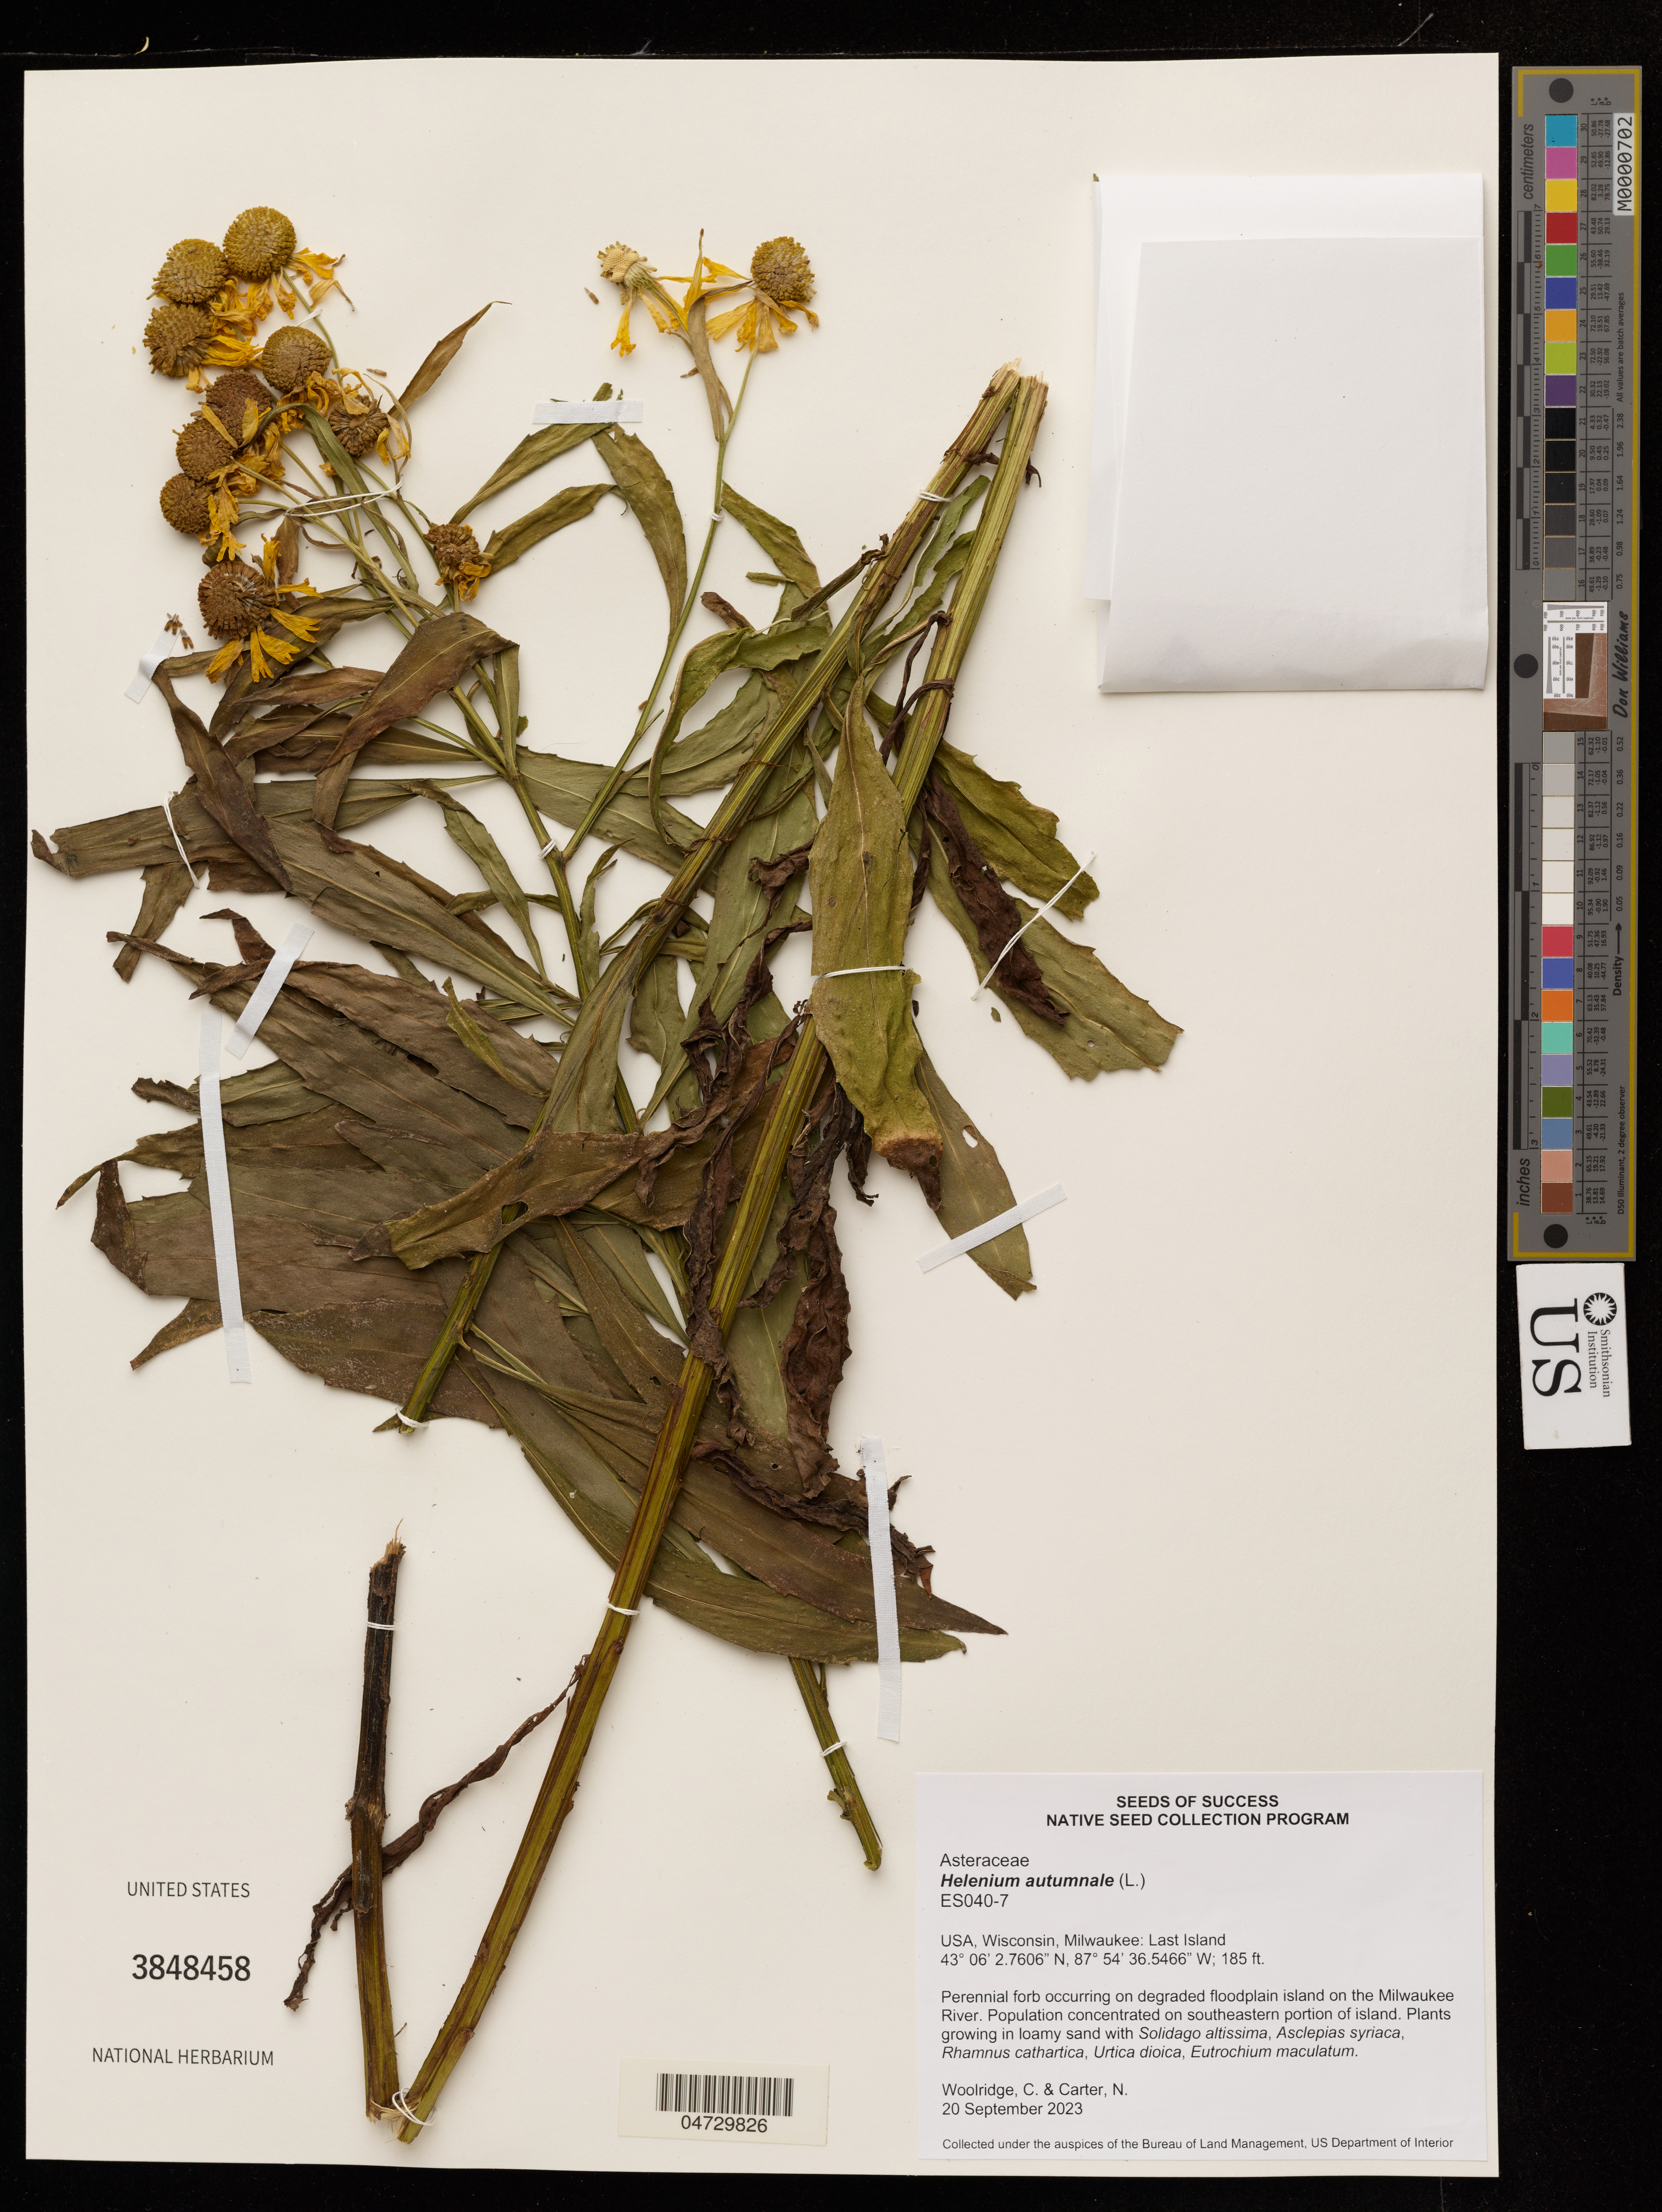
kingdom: Plantae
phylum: Tracheophyta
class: Magnoliopsida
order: Asterales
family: Asteraceae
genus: Helenium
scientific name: Helenium autumnale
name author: L.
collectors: C. Woolridge & N. Carter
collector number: ES040-7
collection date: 2023-09-20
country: United States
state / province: Wisconsin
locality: Milwaukee: Last Island.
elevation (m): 56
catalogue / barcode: US 3848458